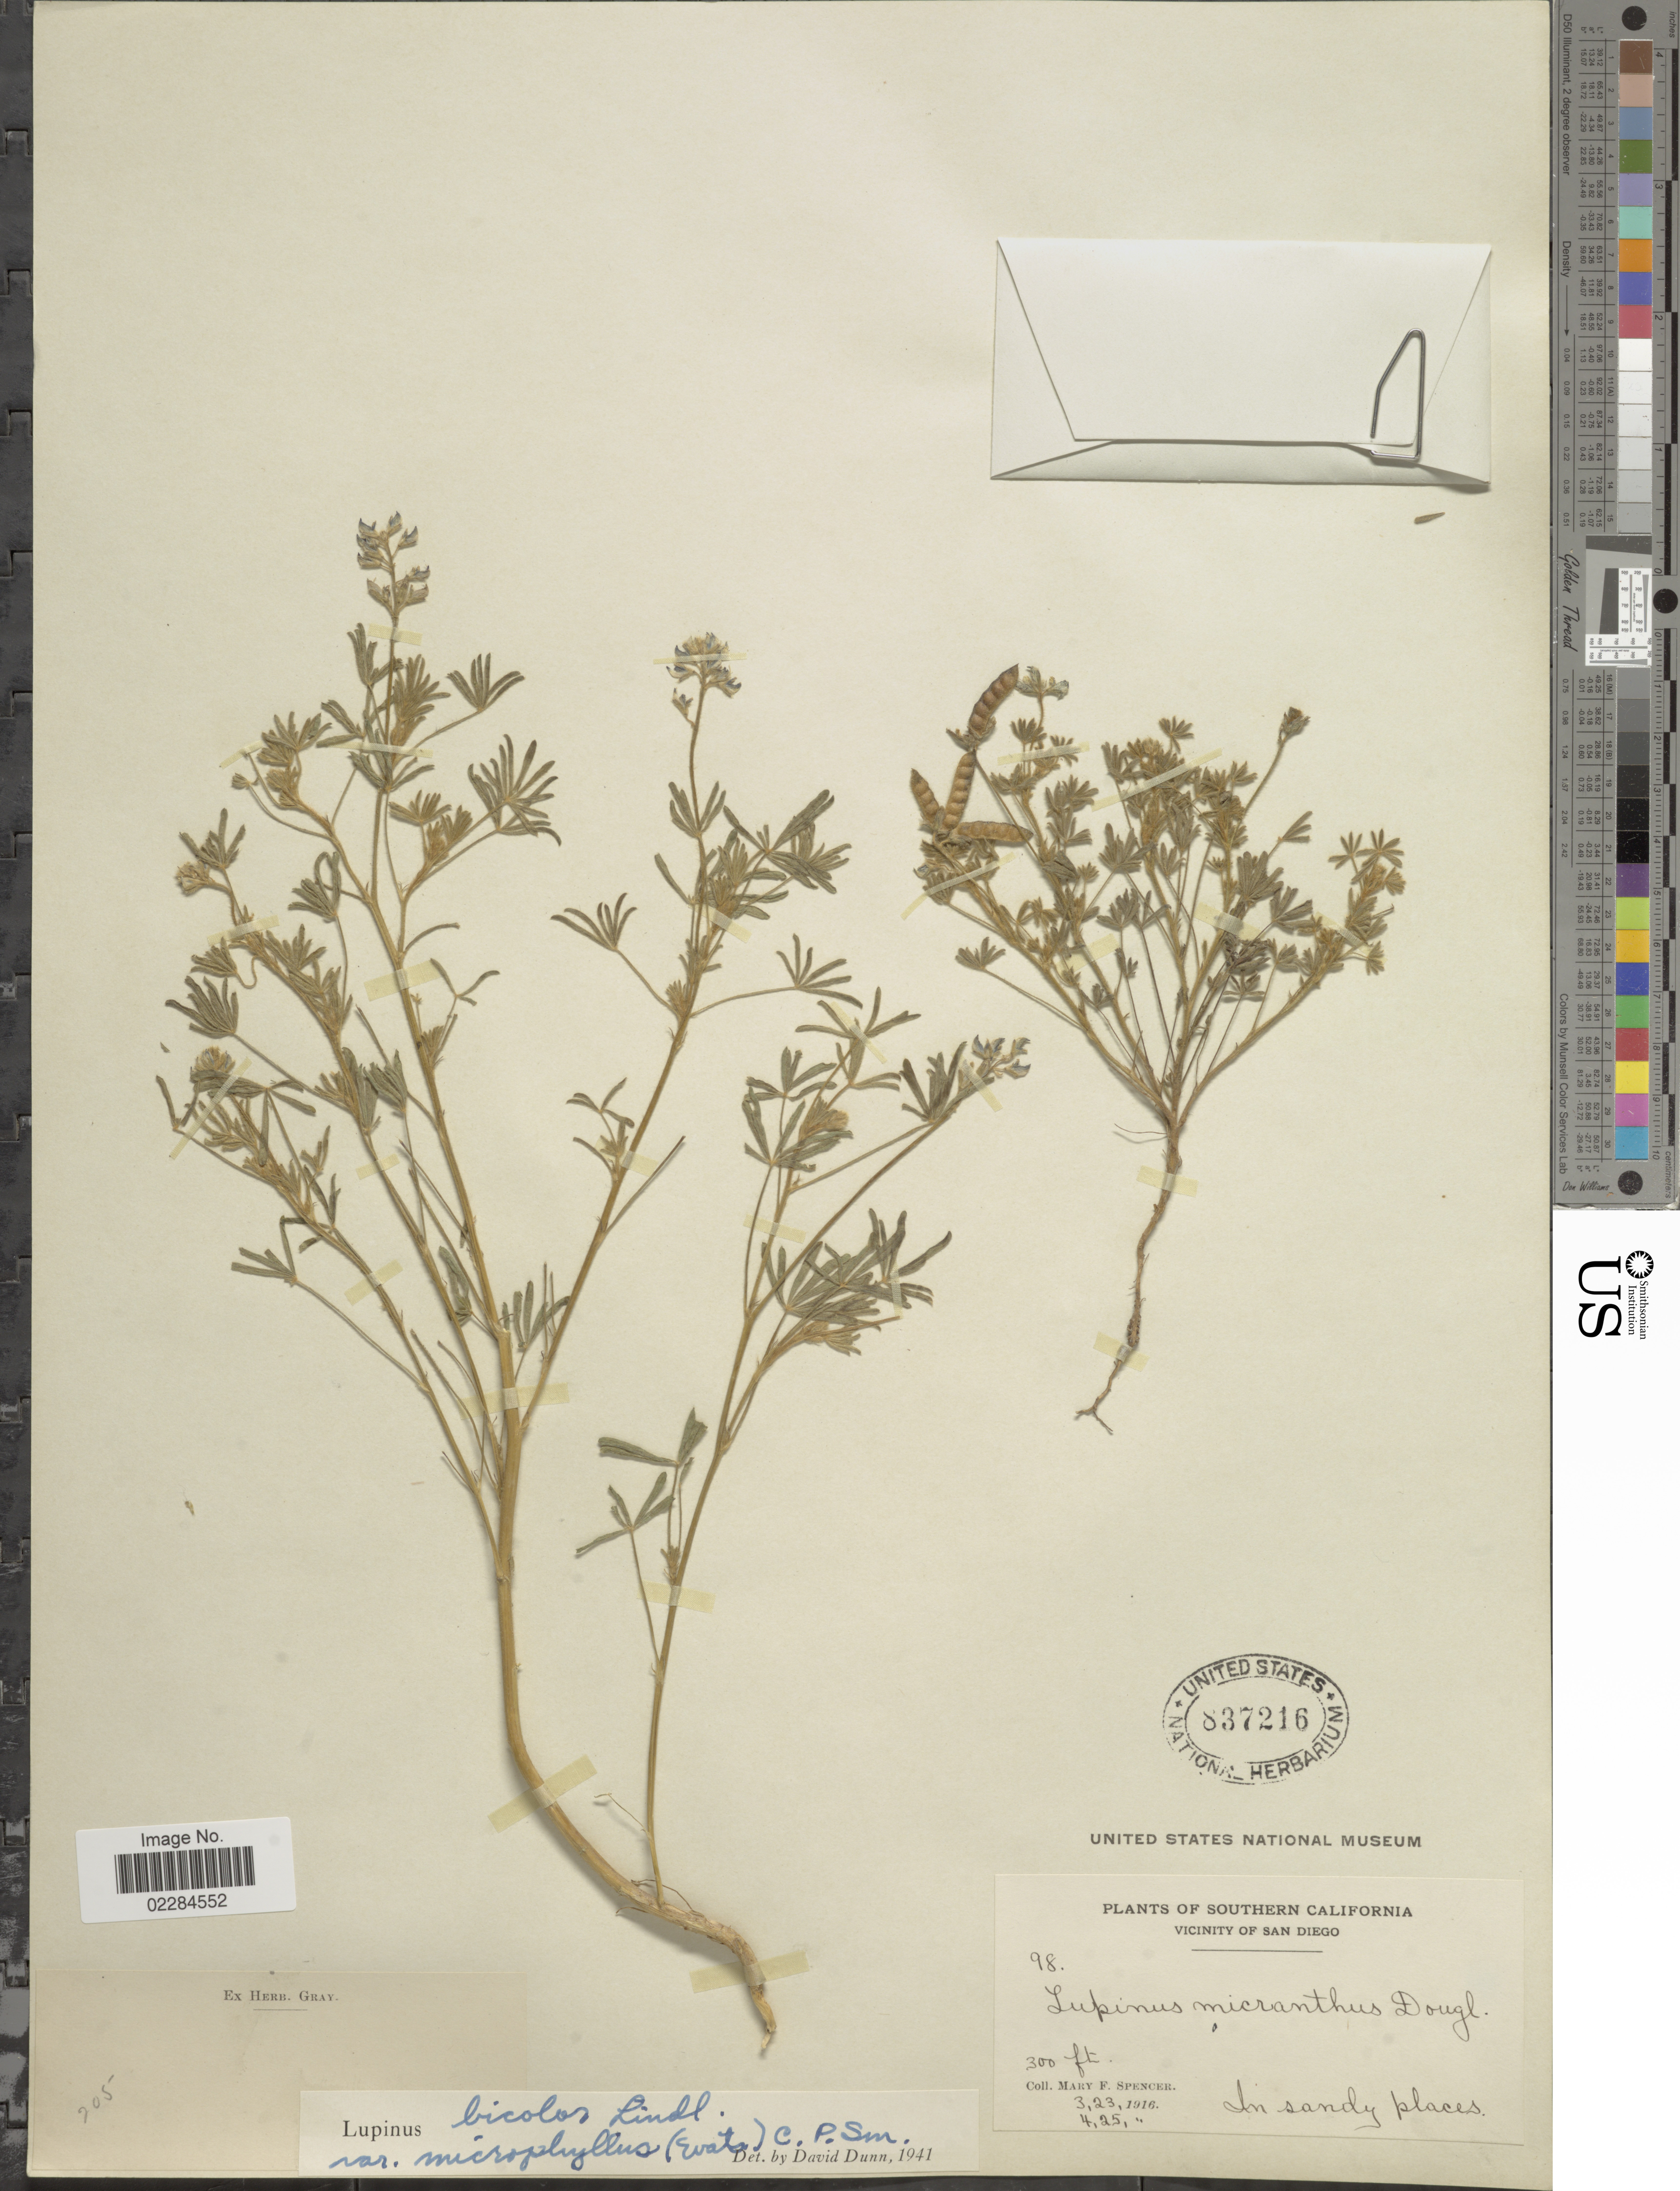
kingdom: Plantae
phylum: Tracheophyta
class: Magnoliopsida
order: Fabales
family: Fabaceae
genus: Lupinus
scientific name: Lupinus bicolor var. microphyllus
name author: Lindl.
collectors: M. Spencer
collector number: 98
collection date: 1916-03-23/1916-04-25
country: United States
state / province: California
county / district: San Diego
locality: Vicinity of San Diego. In sandy places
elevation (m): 91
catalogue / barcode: US 837216